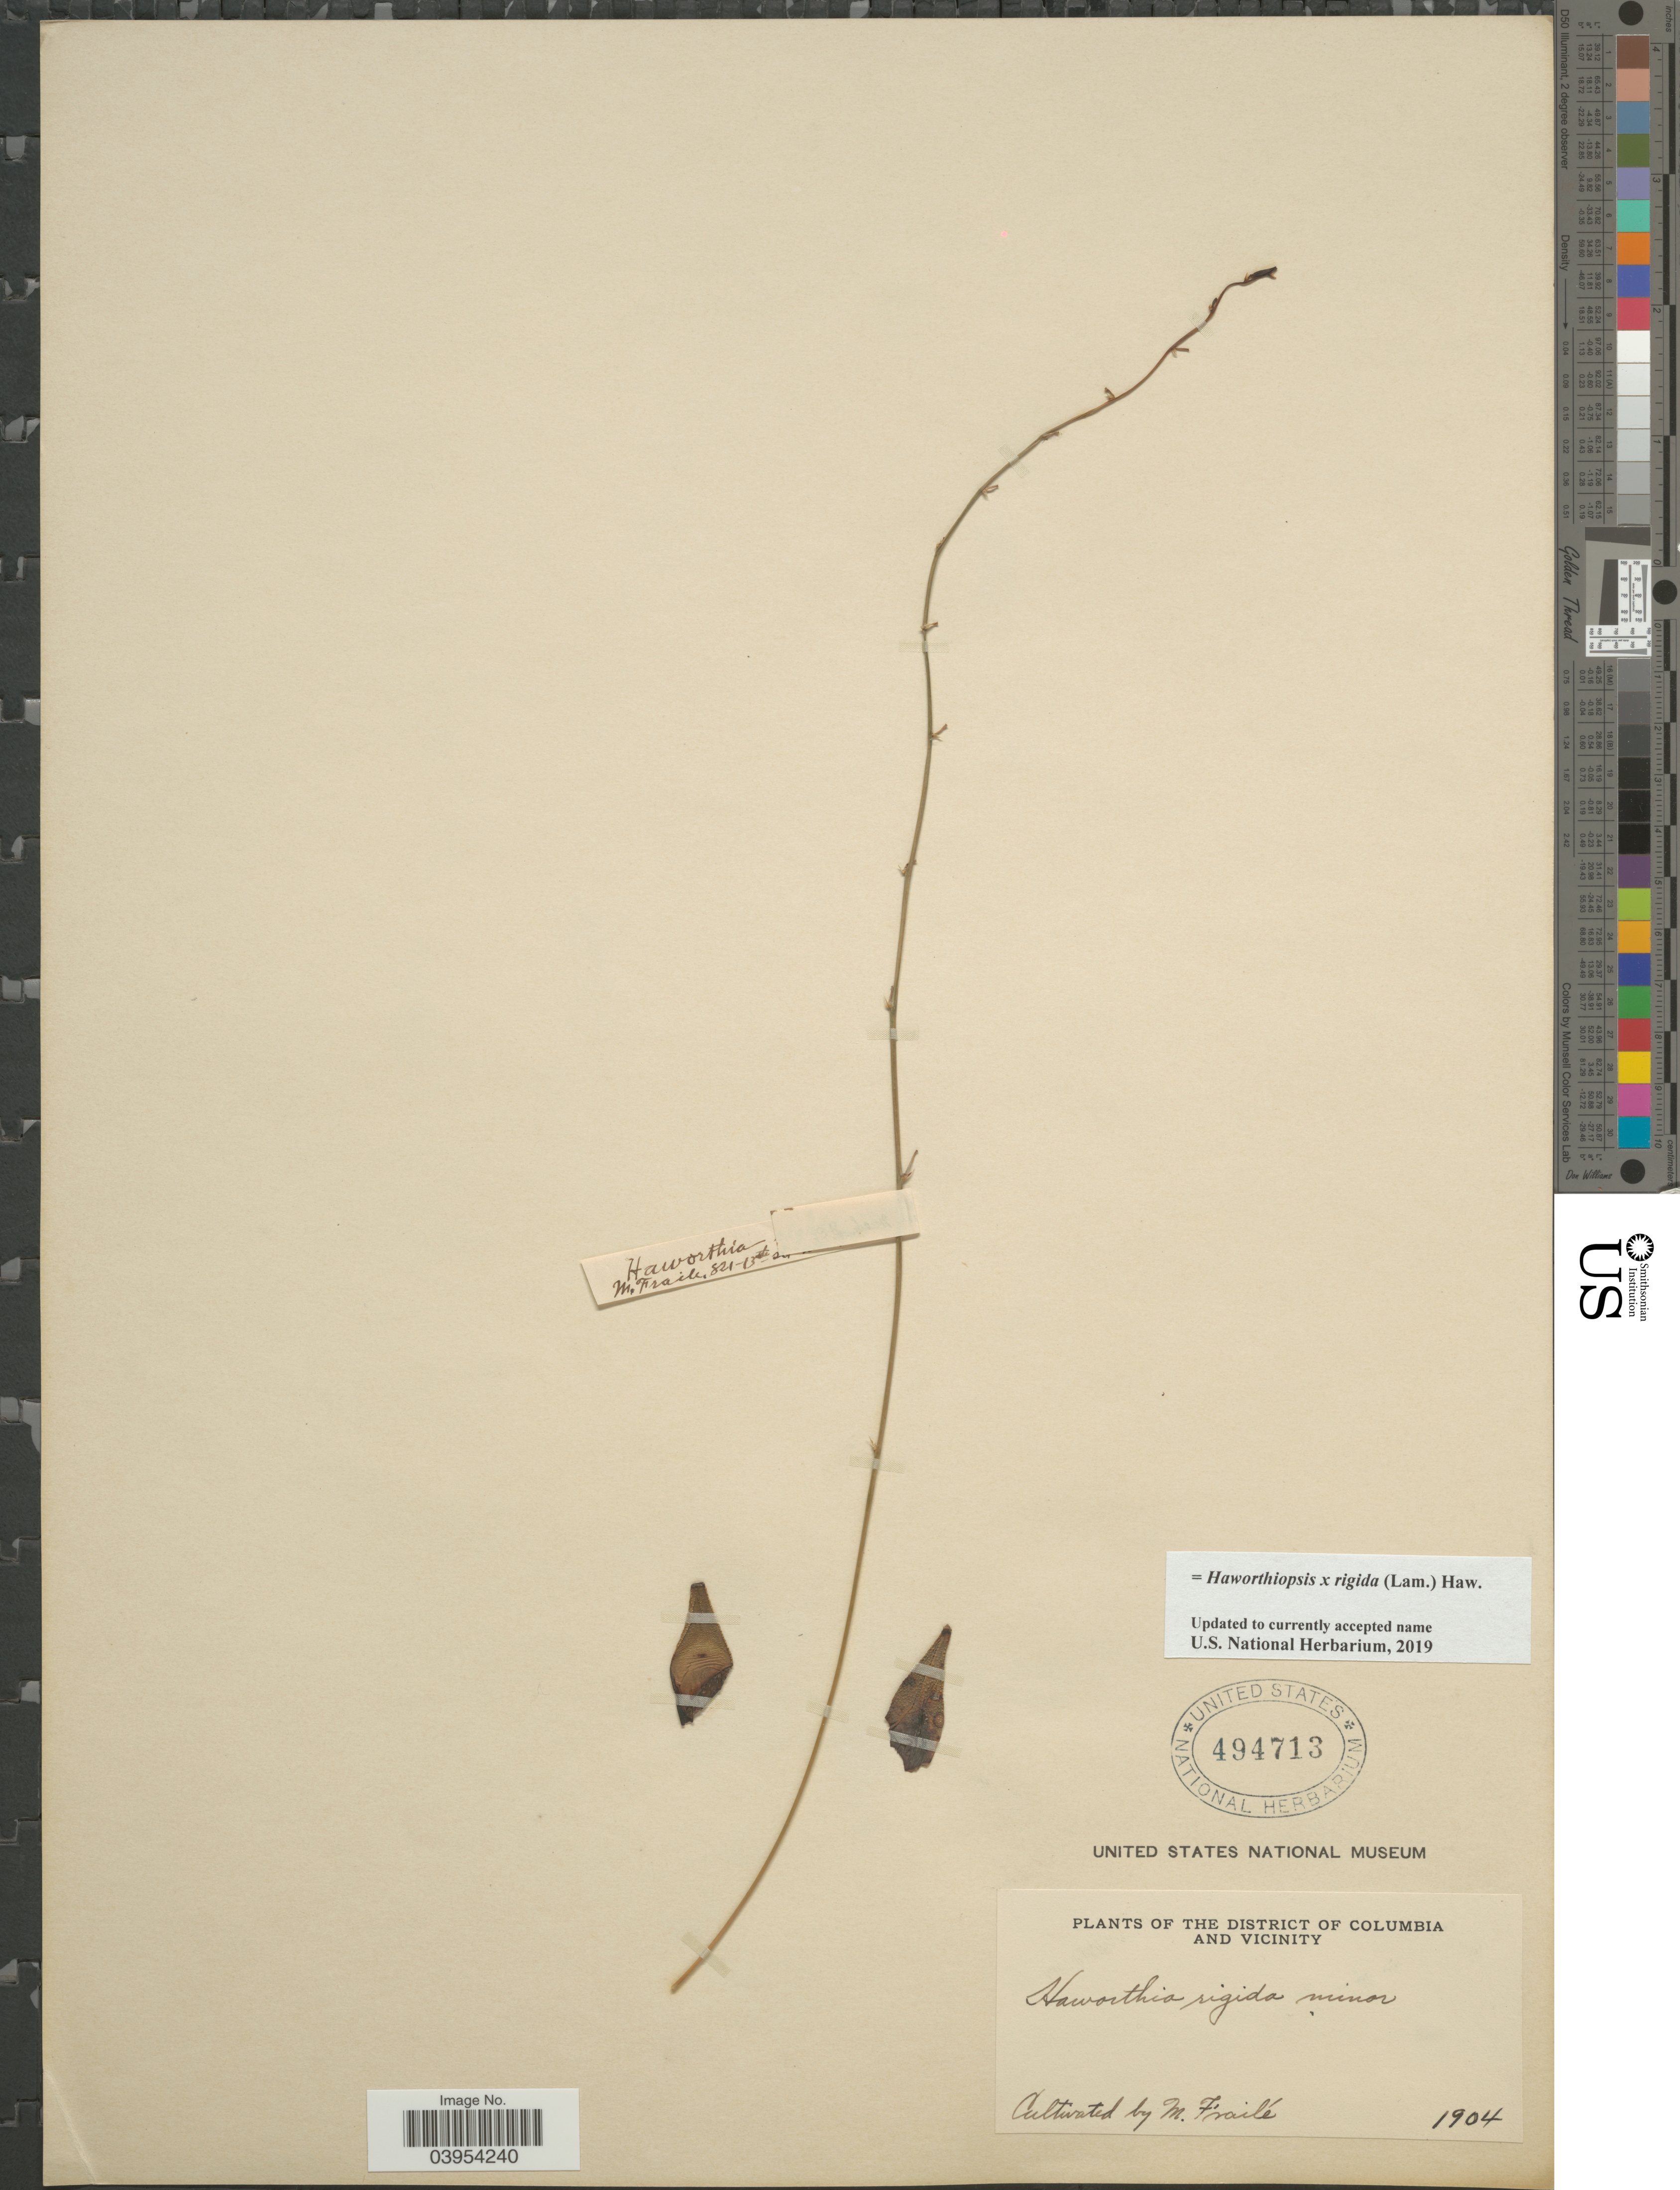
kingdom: Plantae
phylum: Tracheophyta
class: Liliopsida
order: Asparagales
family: Asphodelaceae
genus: Haworthiopsis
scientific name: Haworthiopsis x rigida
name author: (Lam.) Gildenh. & Klopper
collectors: M. Fraile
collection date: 1904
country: United States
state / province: District of Columbia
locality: The District of Columbia and Vicinity.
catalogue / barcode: US 494713